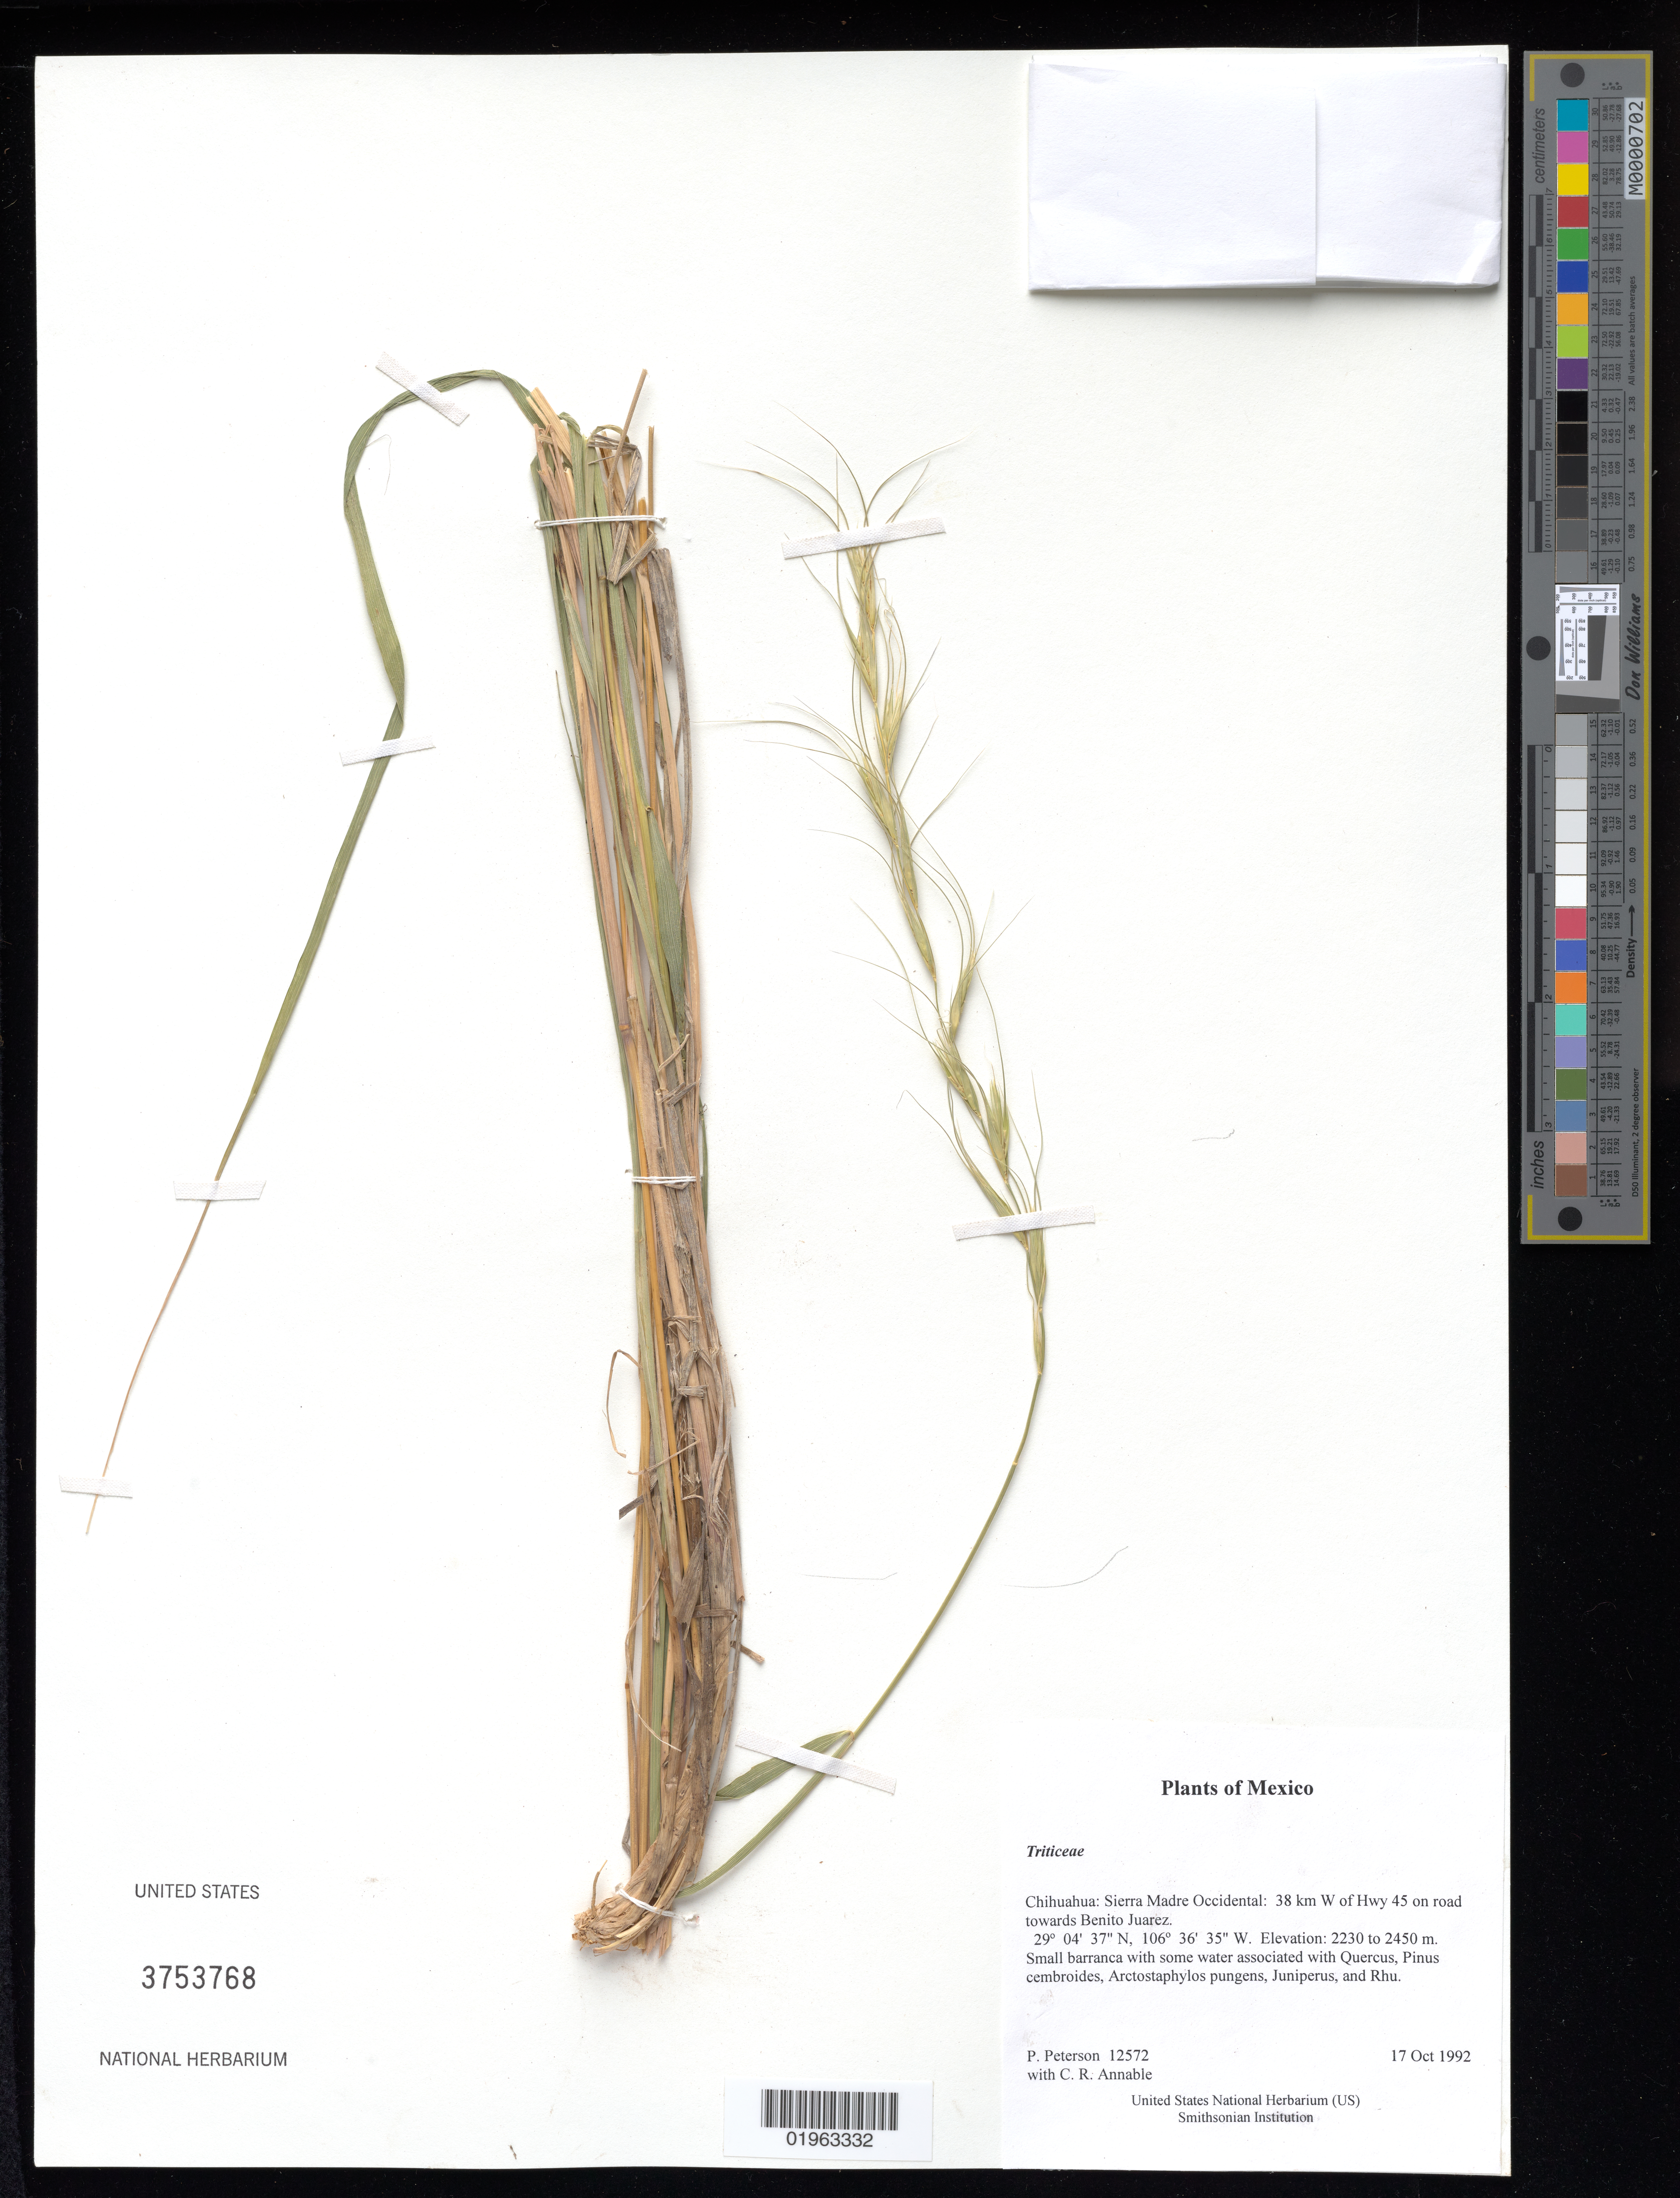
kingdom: Plantae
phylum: Tracheophyta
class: Liliopsida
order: Poales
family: Poaceae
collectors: P. M. Peterson & C. R. Annable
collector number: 12572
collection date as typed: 17 Oct 1992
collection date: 1992-10-17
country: Mexico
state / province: Chihuahua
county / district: Sierra Madre Occidental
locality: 38 km W of Hwy 45 on road towards Benito Juarez.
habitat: Small barranca with some water associated with Quercus, Pinus cembroides, Arctostaphylos pungens, Juniperus, and Rhu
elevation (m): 2230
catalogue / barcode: US 3753768